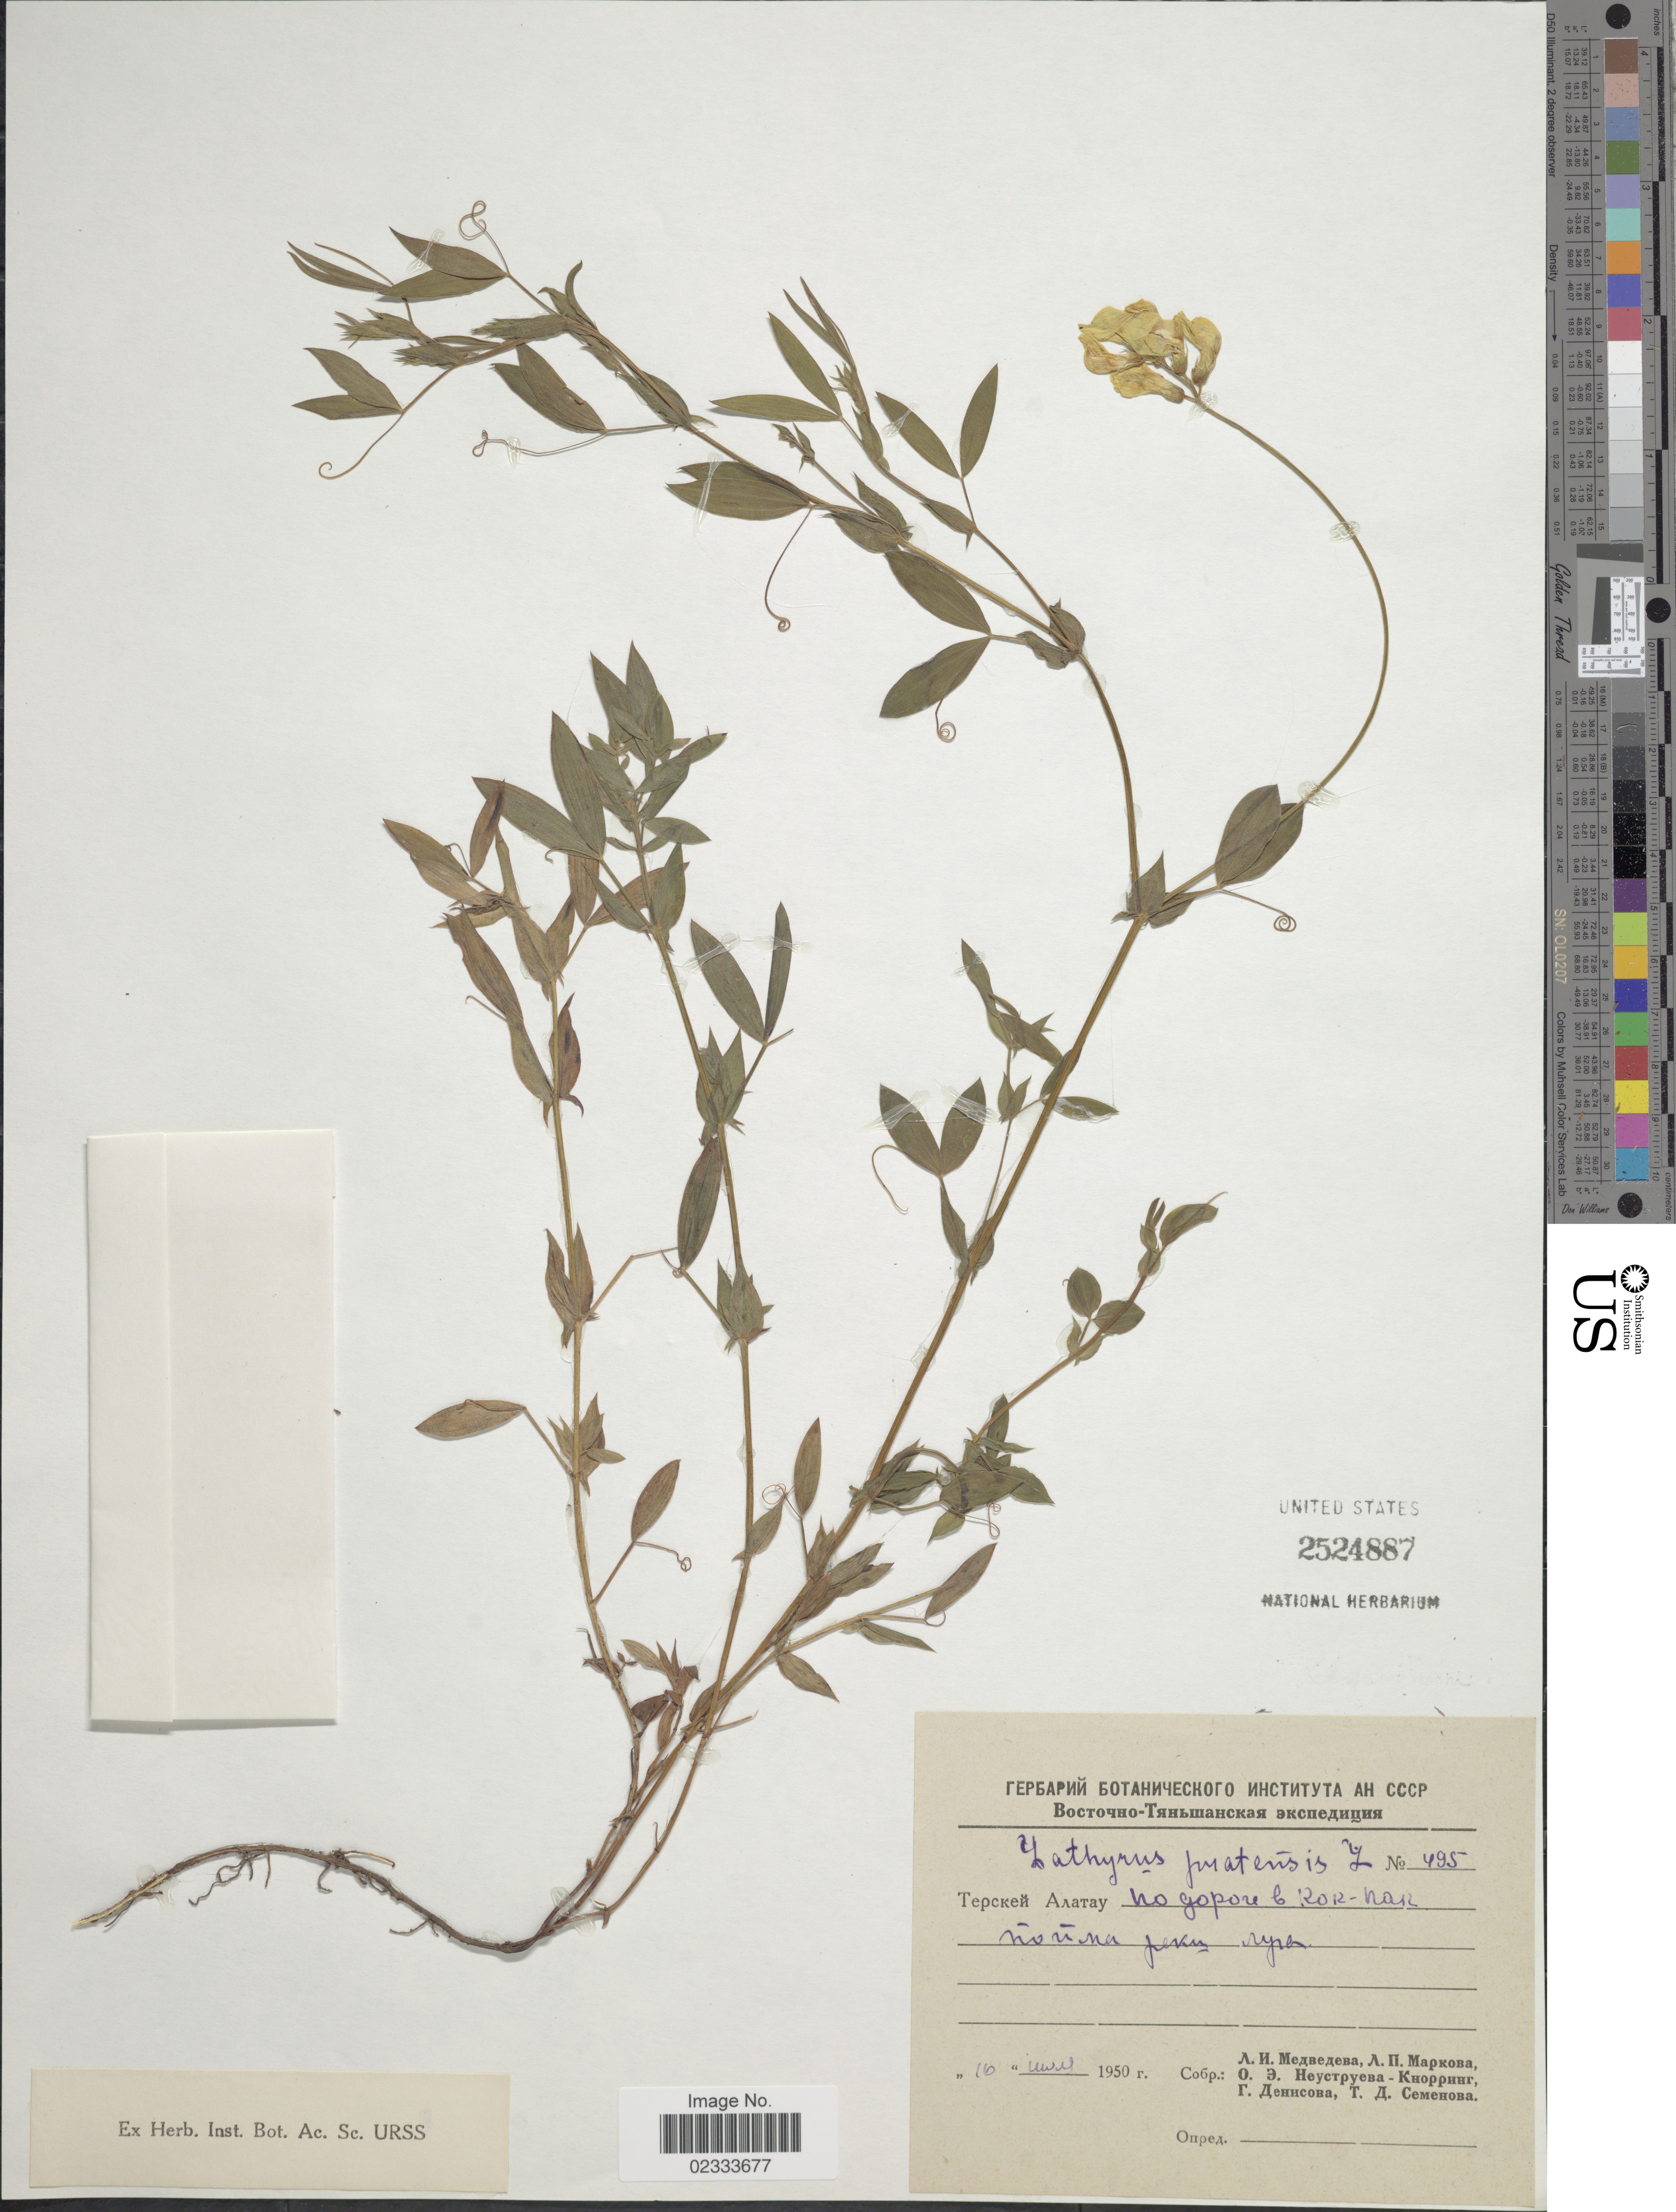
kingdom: Plantae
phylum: Tracheophyta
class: Magnoliopsida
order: Fabales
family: Fabaceae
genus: Lathyrus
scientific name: Lathyrus pratensis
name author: L.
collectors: Collector illegible, Collector illegible, Collector illegible, Collector illegible & Collector illegible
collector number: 495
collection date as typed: Transcribed d/m/y: 16/X/1950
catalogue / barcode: US 2524887